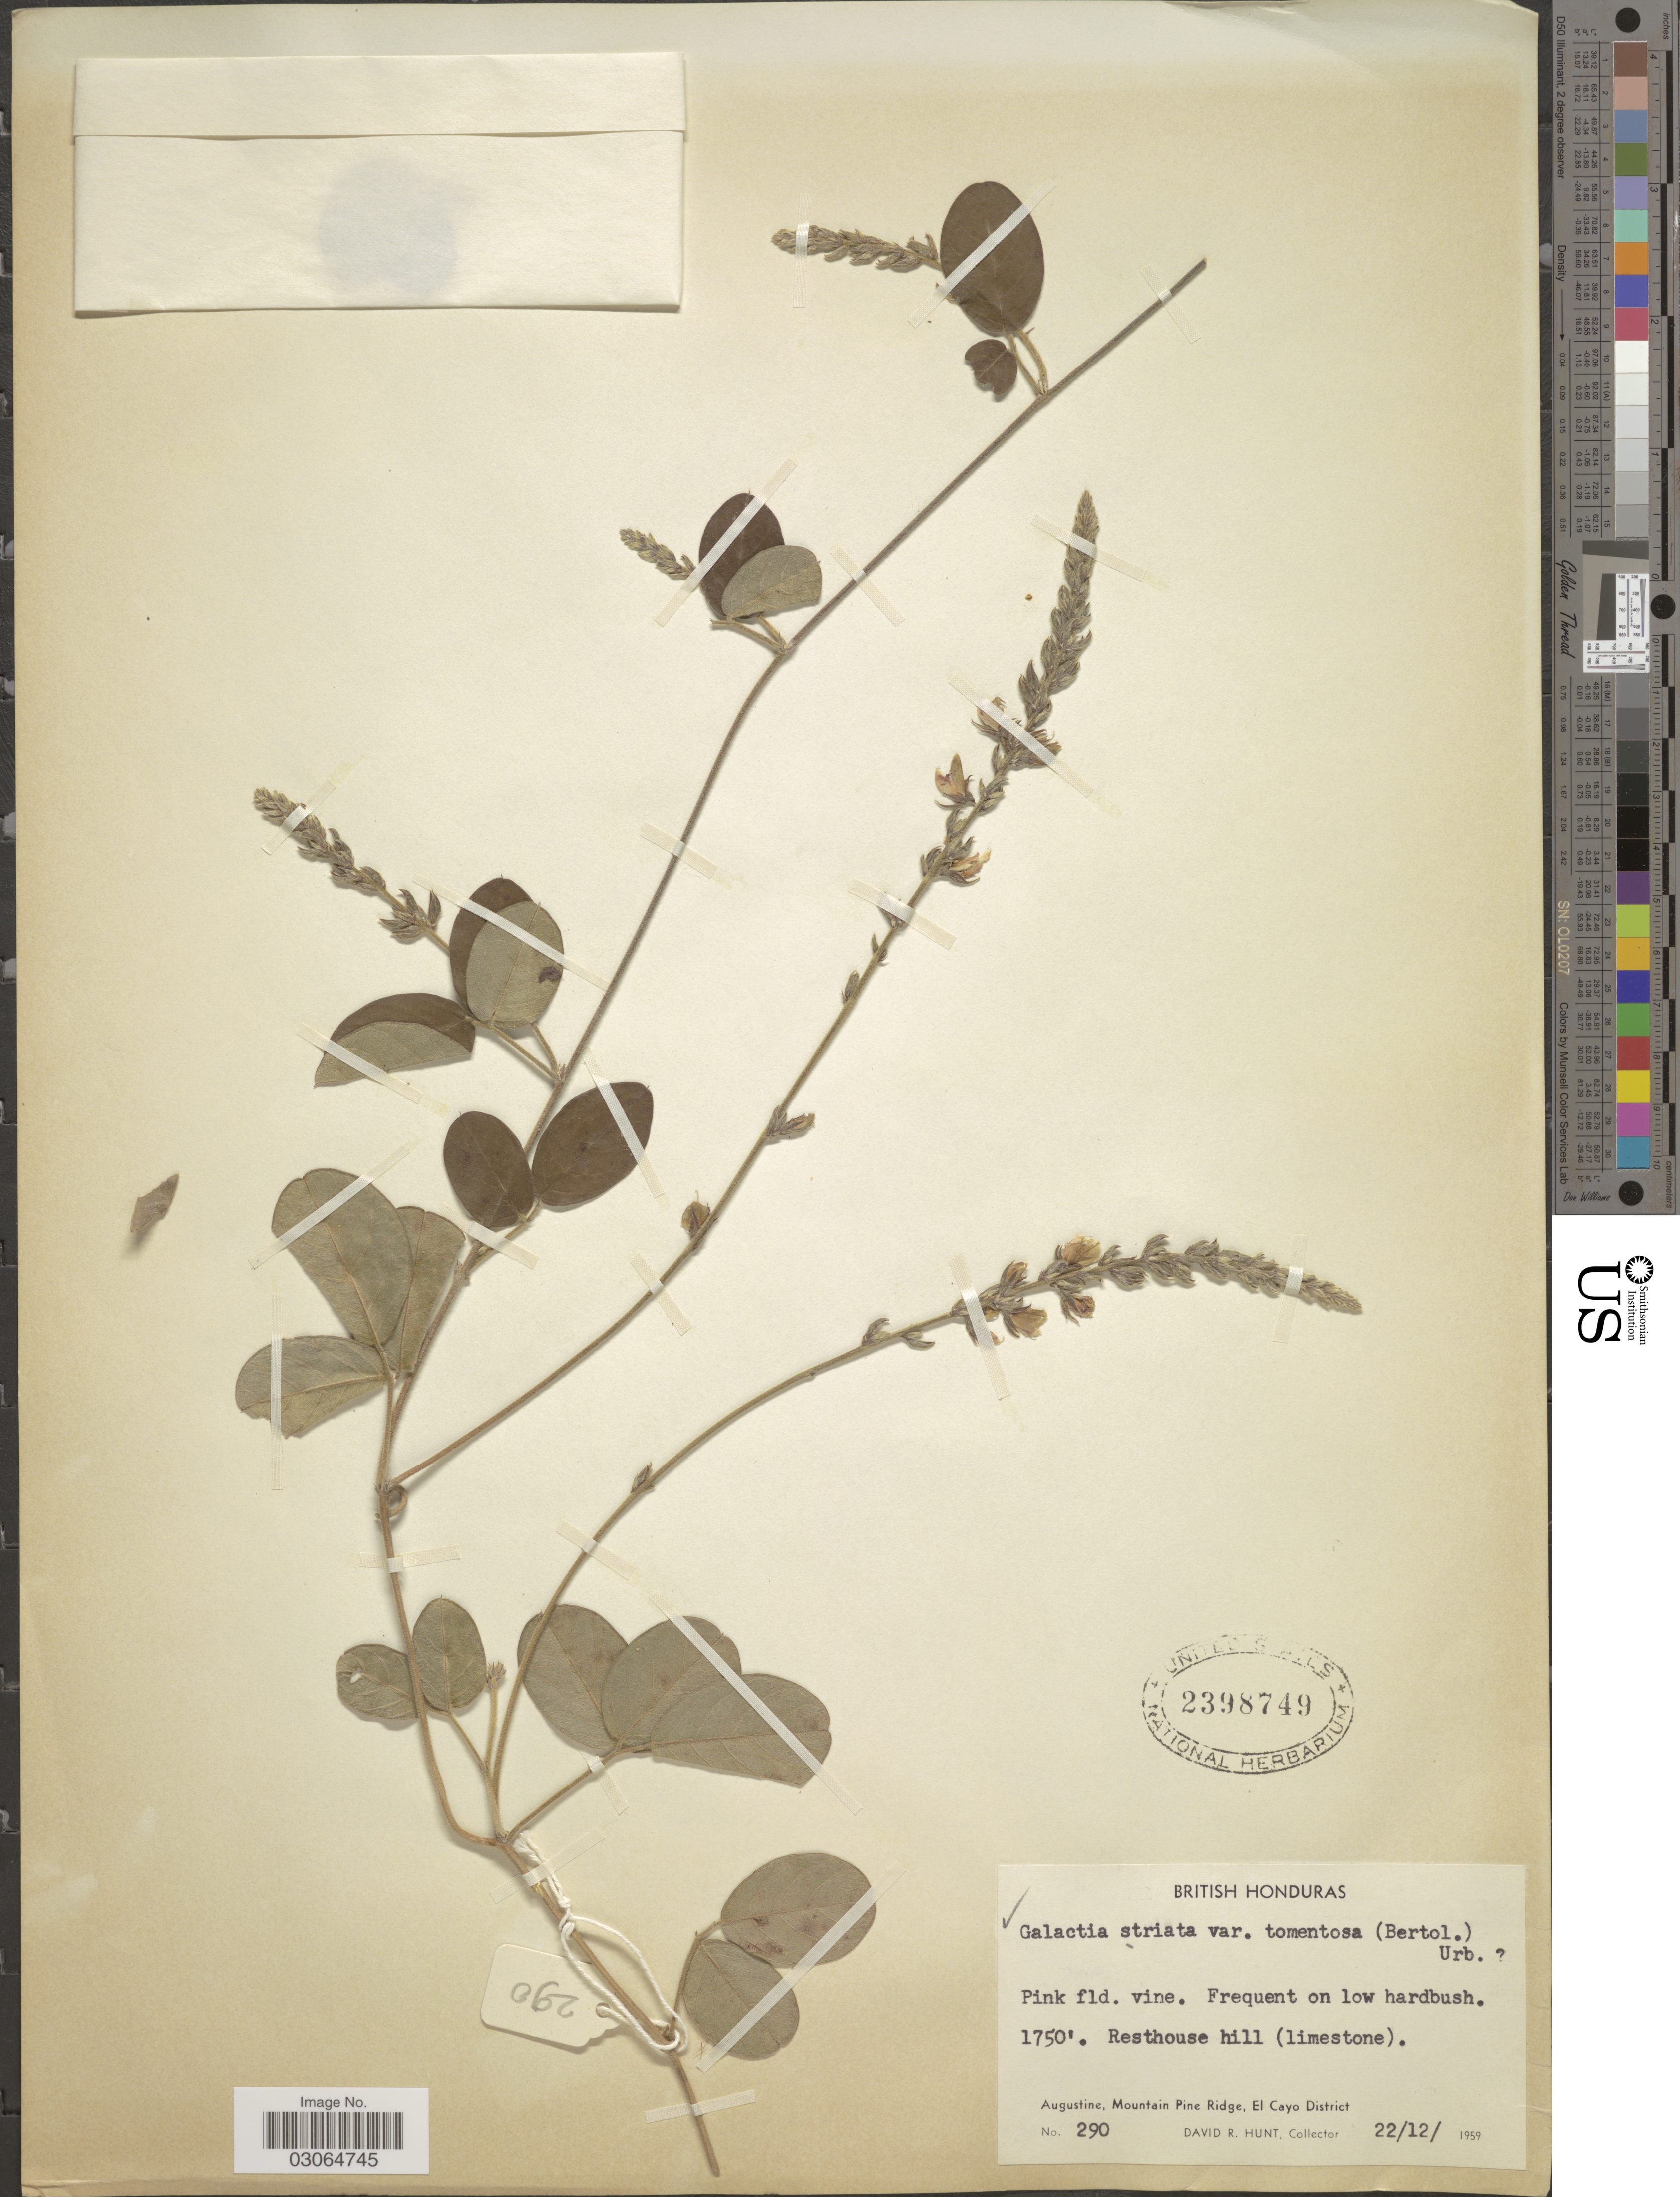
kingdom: Plantae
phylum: Tracheophyta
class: Magnoliopsida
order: Fabales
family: Fabaceae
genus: Galactia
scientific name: Galactia striata var. tomentosa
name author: (Bertol.) Urb.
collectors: D. R. Hunt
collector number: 290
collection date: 1959-12-22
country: Belize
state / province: Cayo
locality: British Honduras. Augustine, Mountain Pine Ridge, El Cayo District.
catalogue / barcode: US 2398749